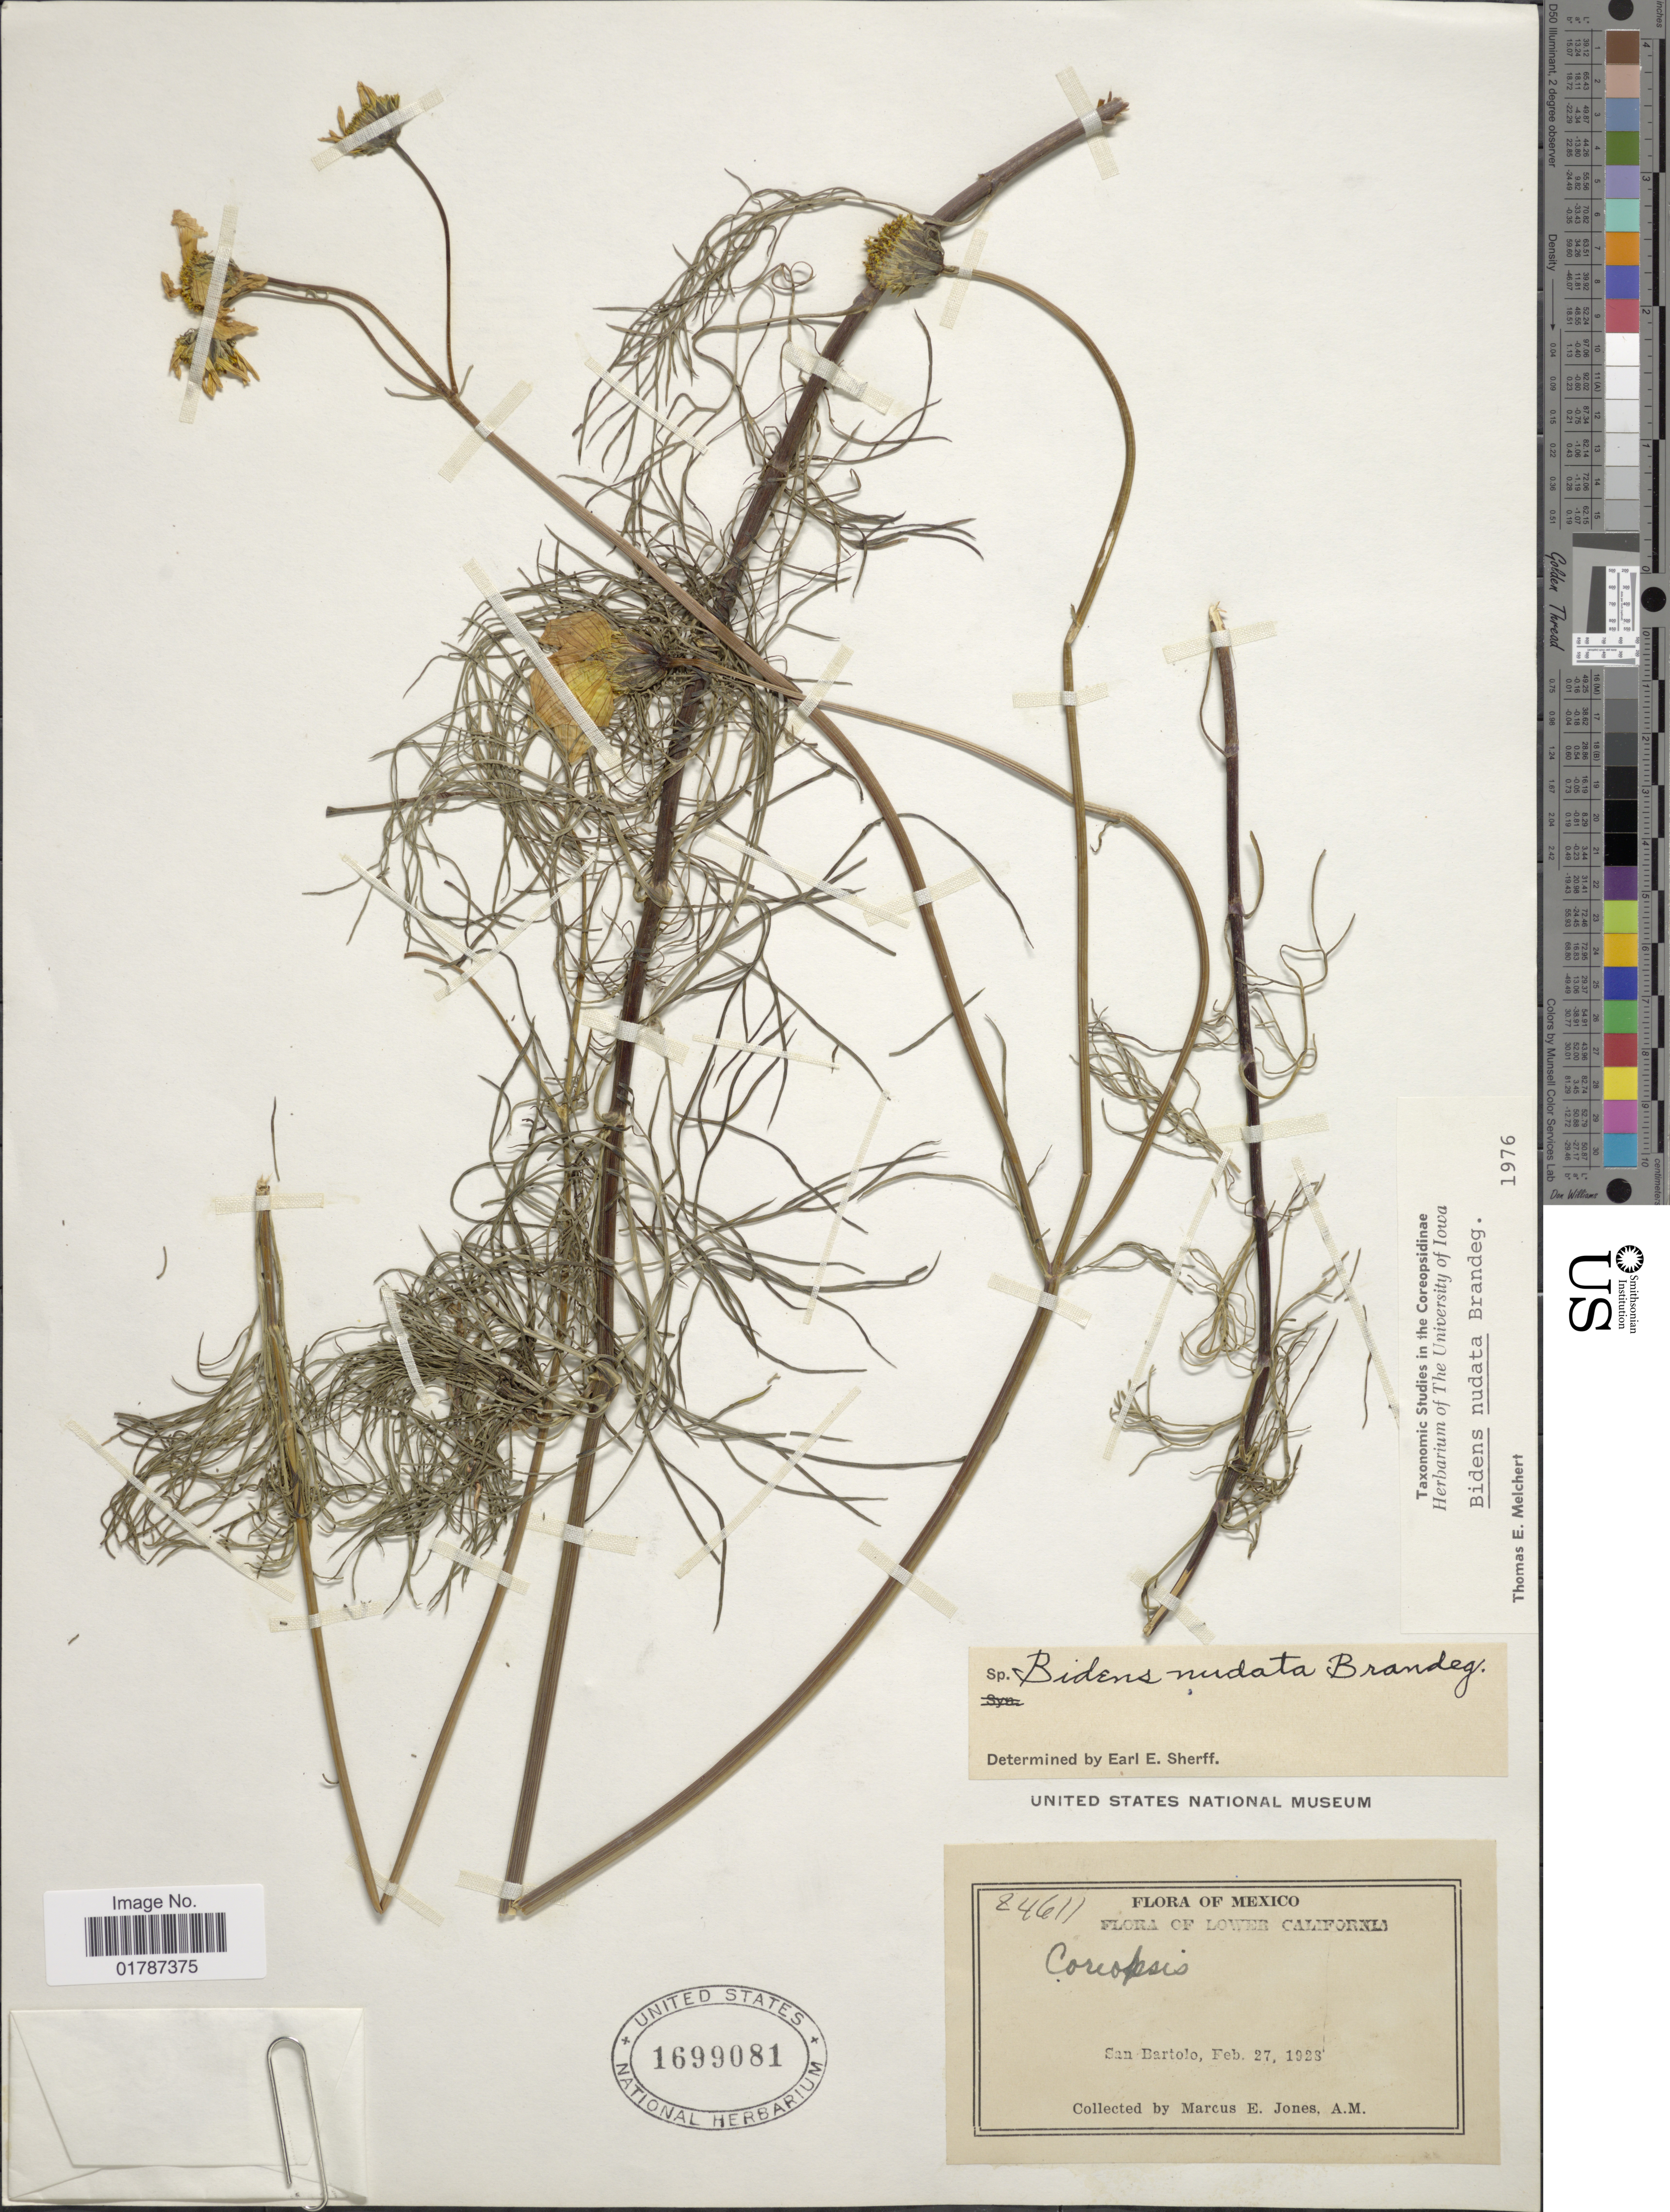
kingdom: Plantae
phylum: Tracheophyta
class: Magnoliopsida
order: Asterales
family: Asteraceae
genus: Bidens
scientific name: Bidens nudata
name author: Brandegee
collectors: M. E. Jones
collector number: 84611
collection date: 1923-02-27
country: Mexico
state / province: Baja California Sur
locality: Lower California, San Bartolo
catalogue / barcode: US 1699081